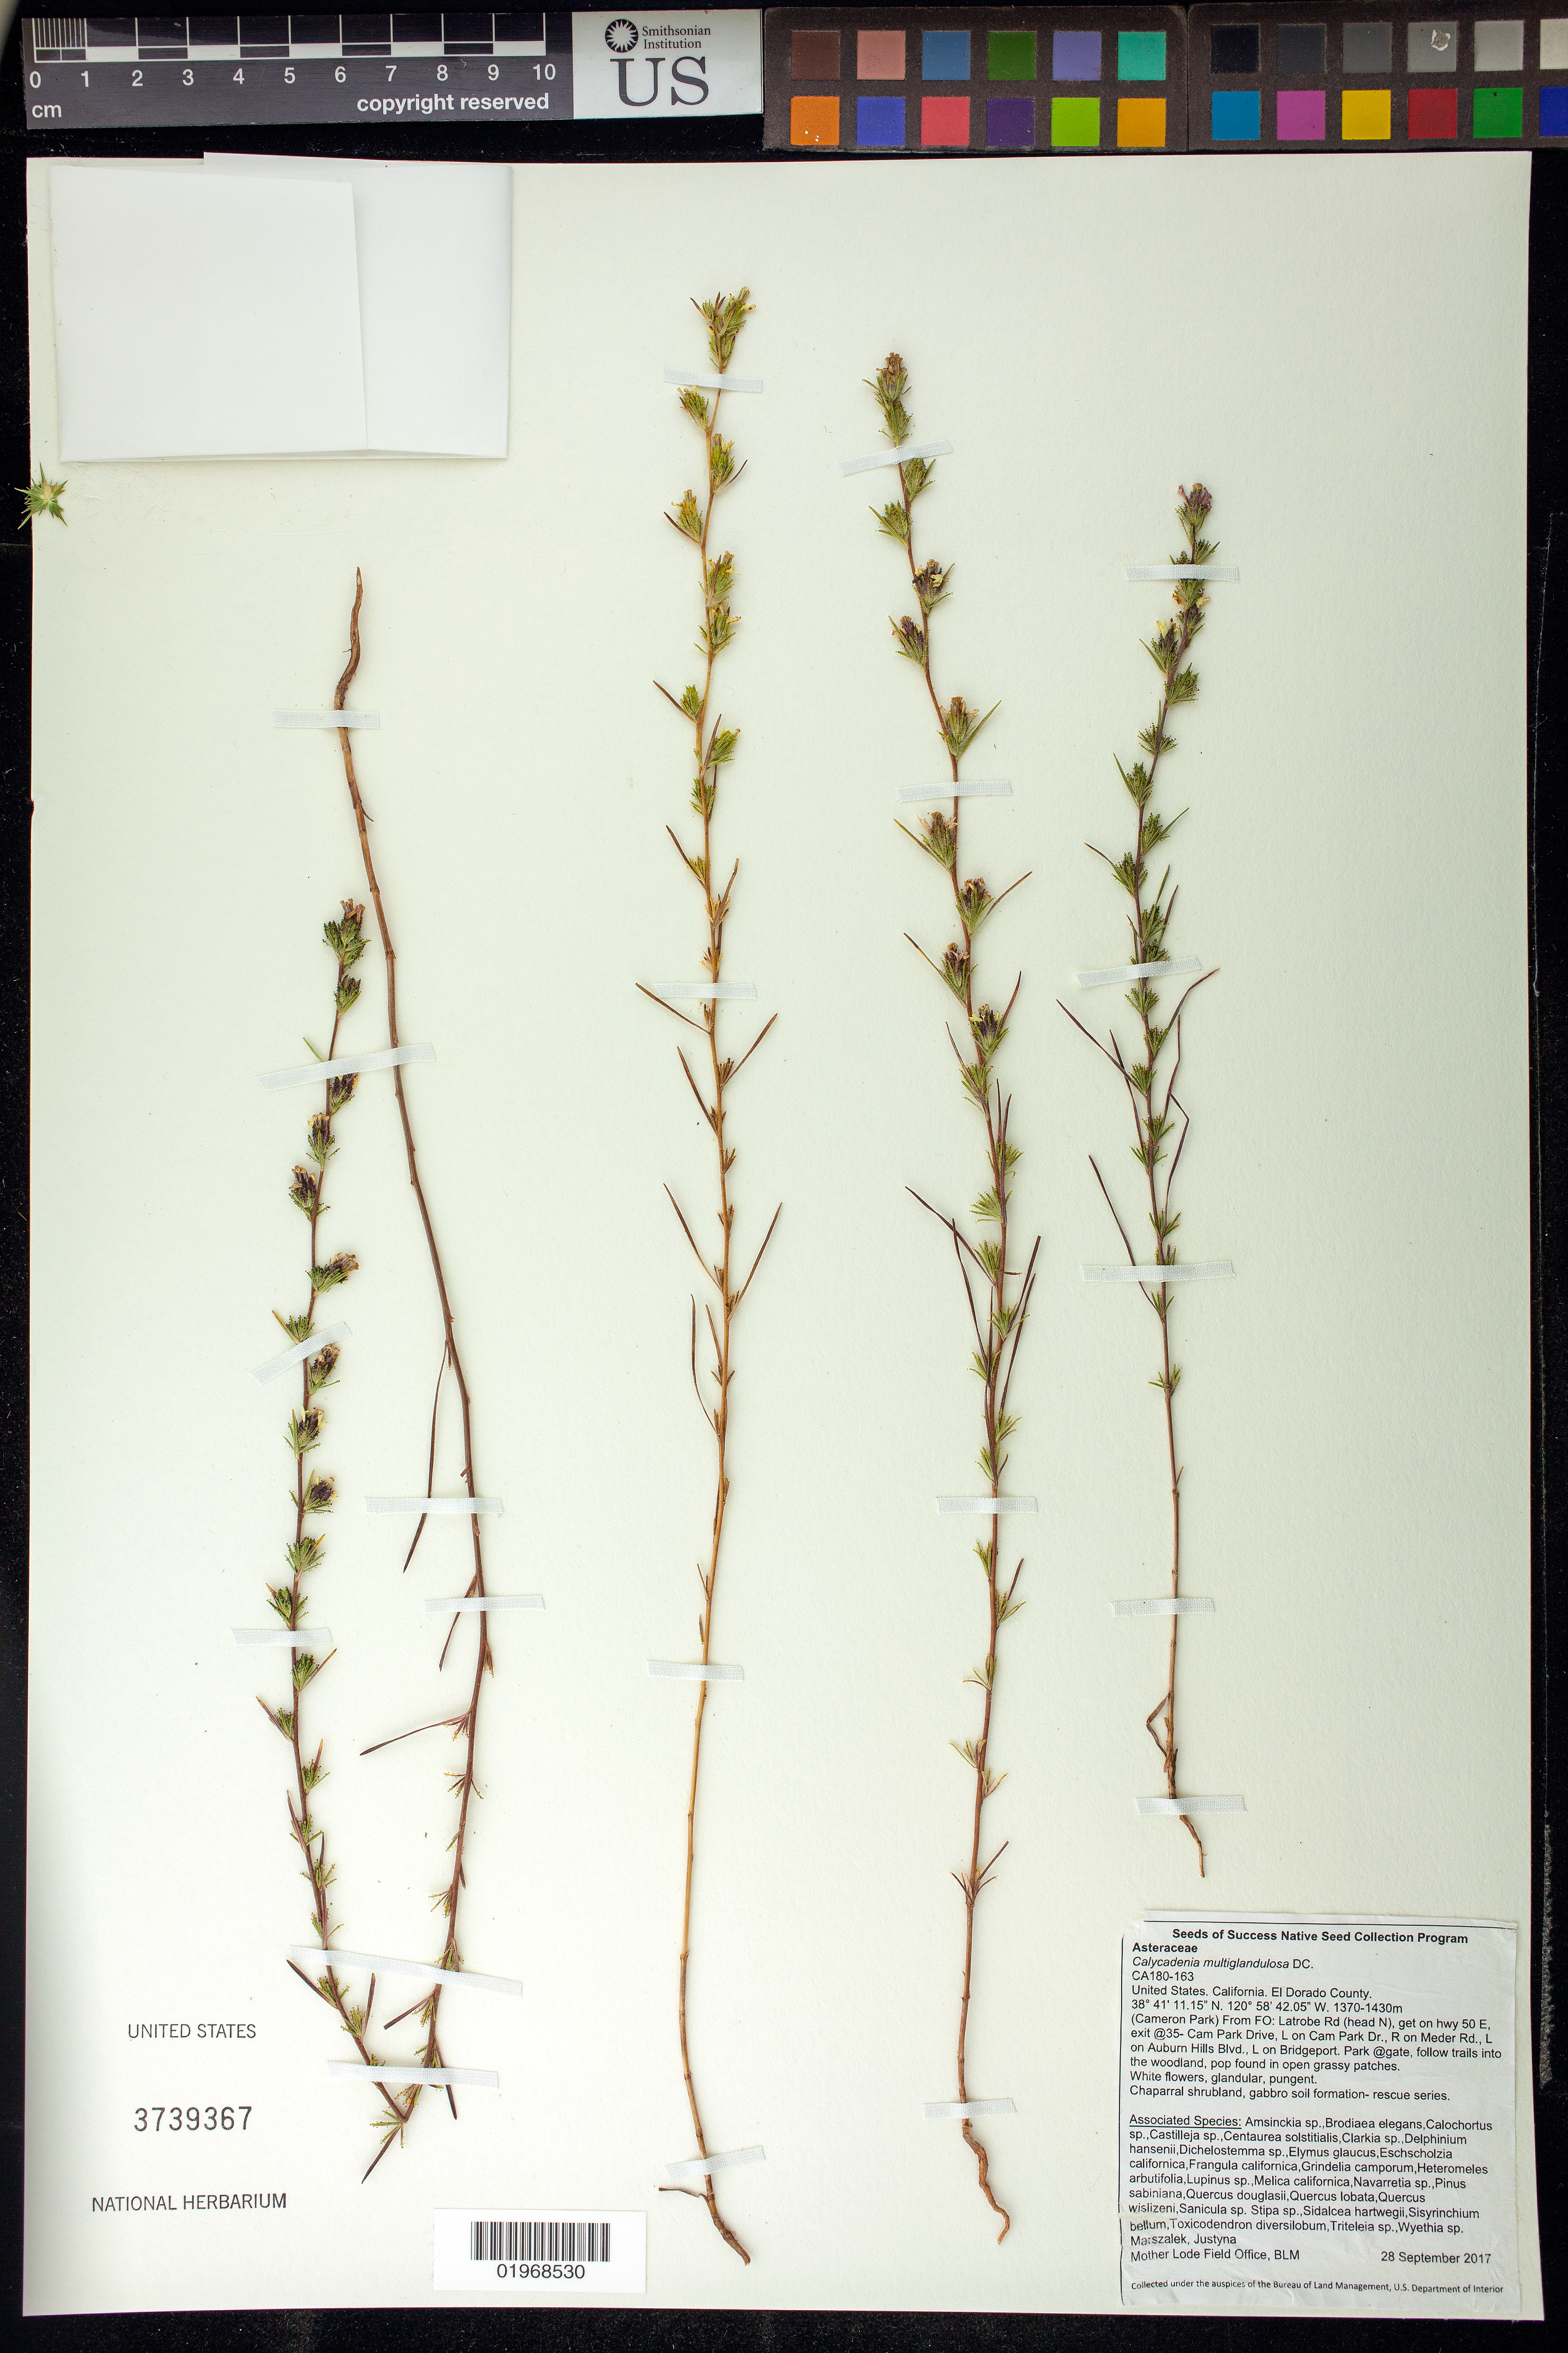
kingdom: Plantae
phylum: Tracheophyta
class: Magnoliopsida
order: Asterales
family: Asteraceae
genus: Calycadenia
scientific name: Calycadenia multiglandulosa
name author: DC.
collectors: J. Marszalek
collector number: CA180-163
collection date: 2017-09-28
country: United States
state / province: California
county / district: El Dorado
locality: L on Bridgeport. trails into the woodland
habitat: Chaparral shrubland, gabbro soil formation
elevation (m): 1370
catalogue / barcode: US 3739367